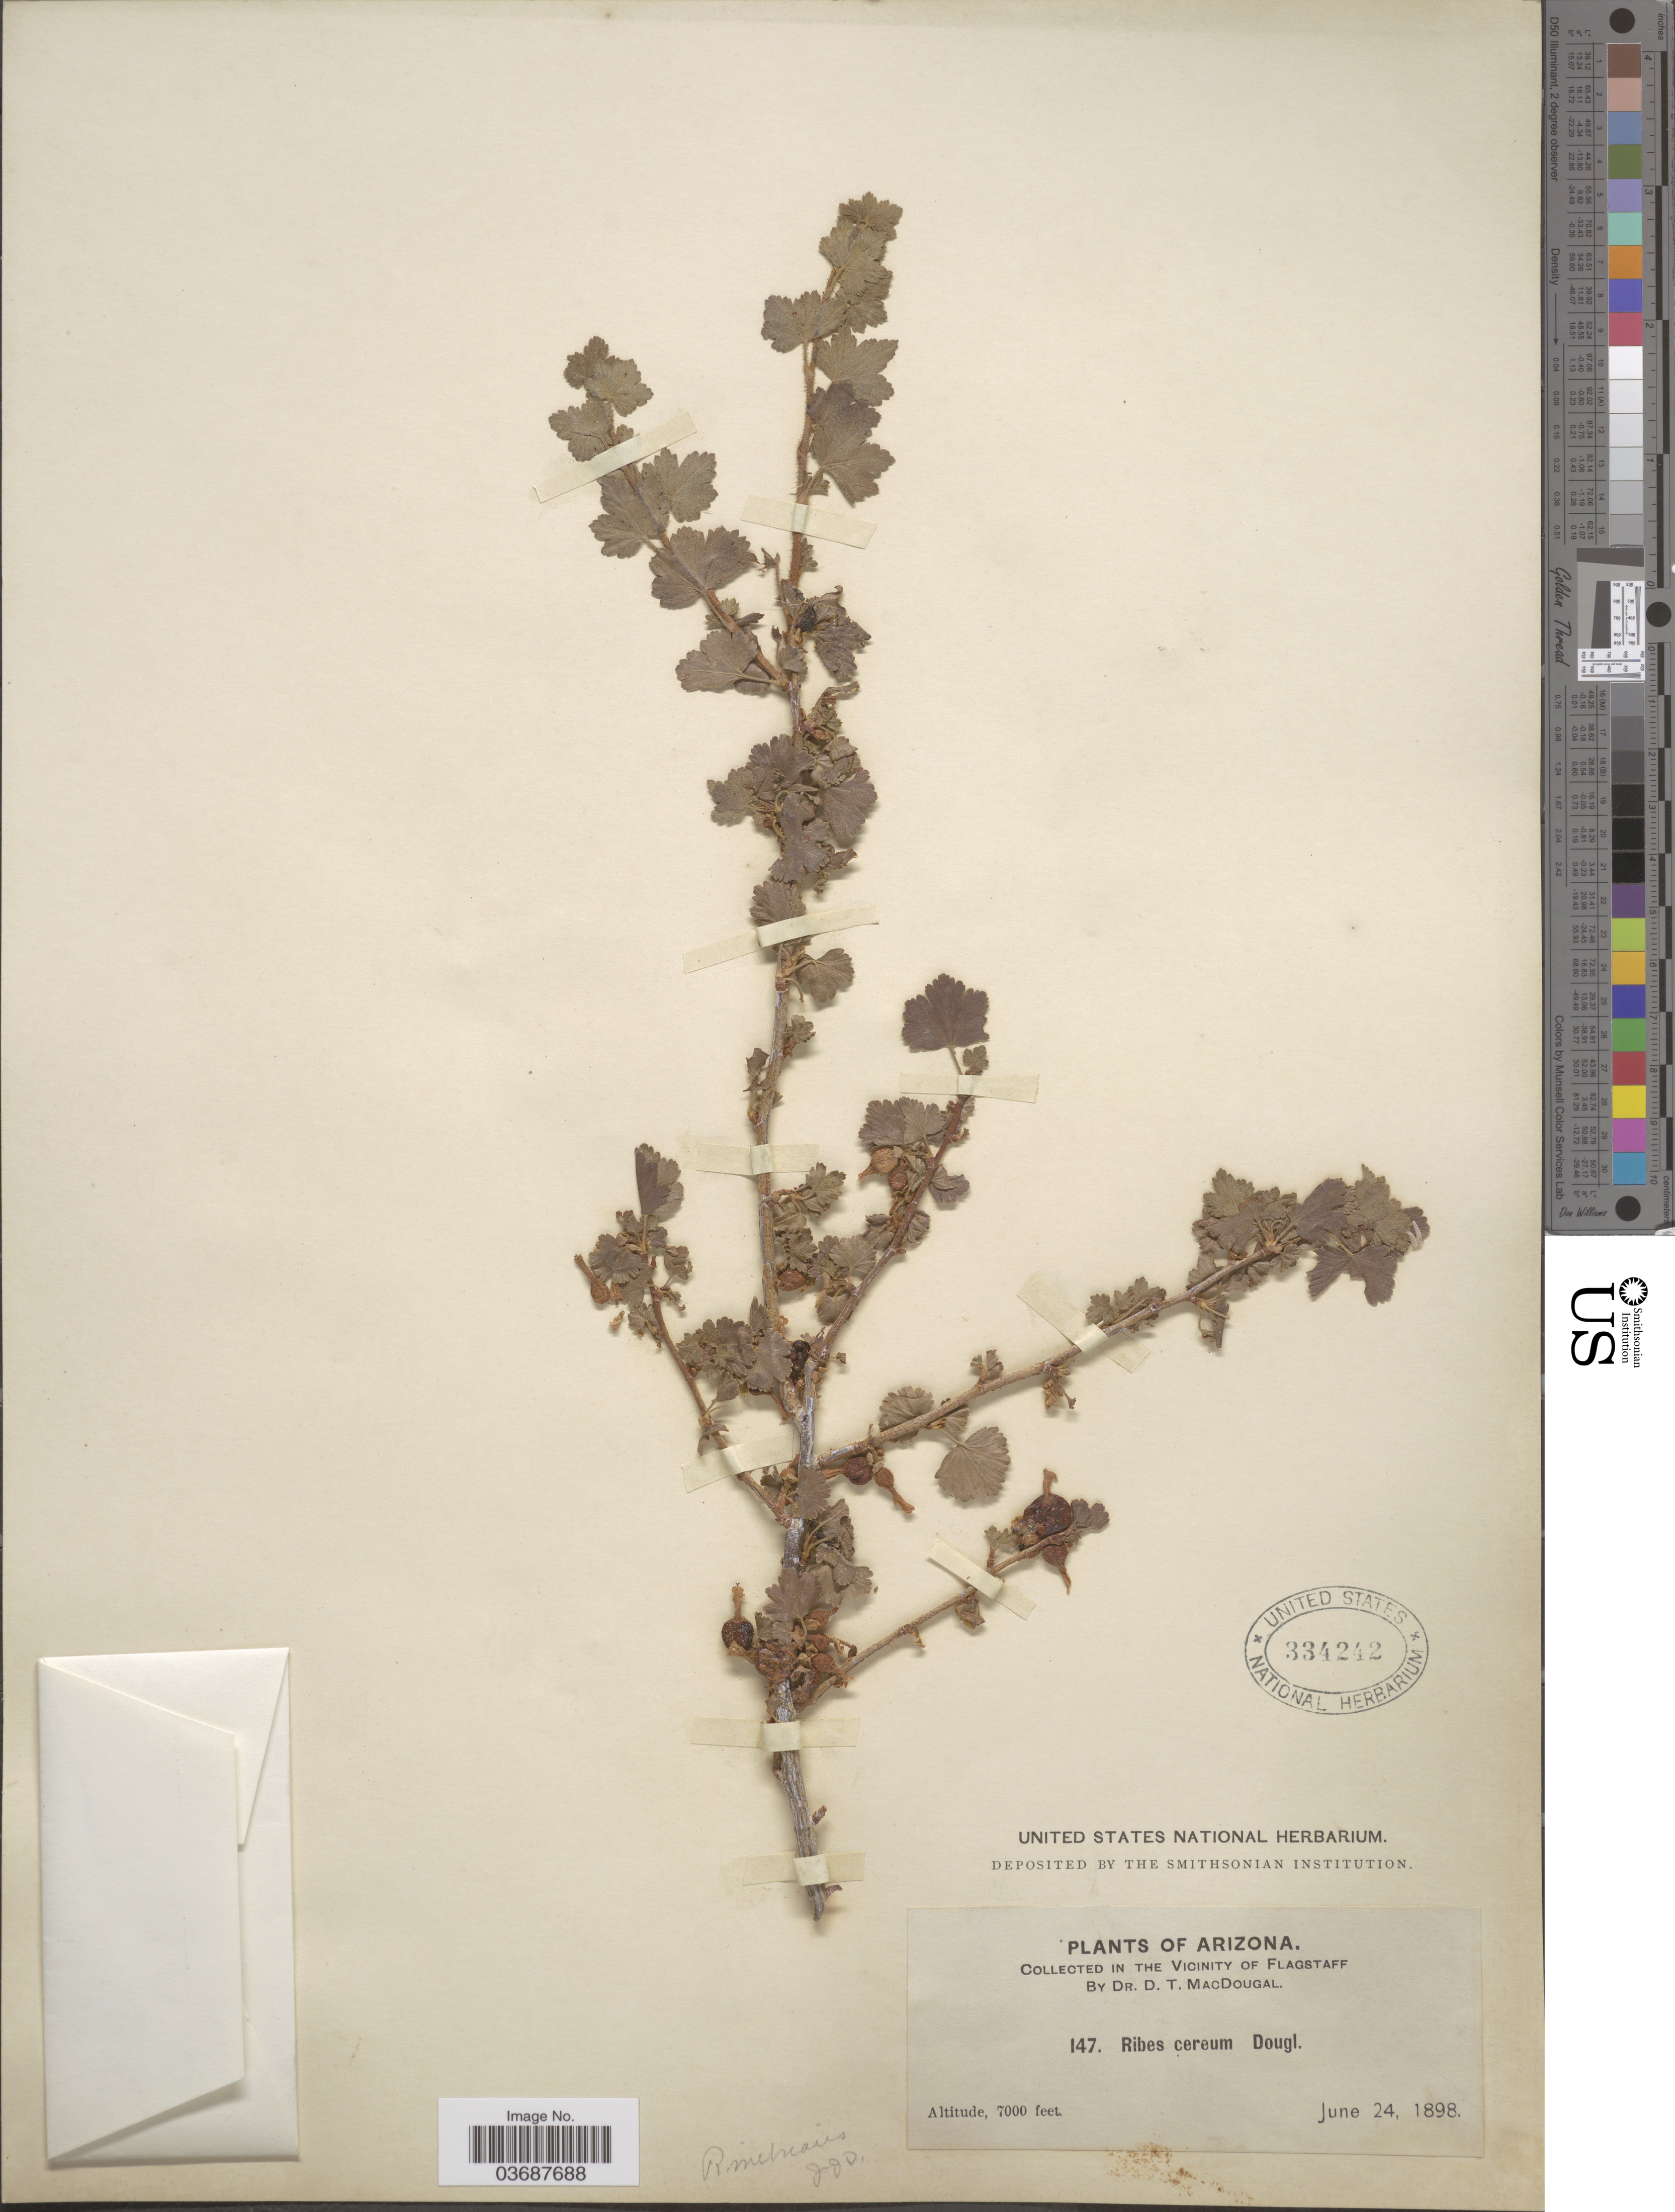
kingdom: Plantae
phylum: Tracheophyta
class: Magnoliopsida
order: Saxifragales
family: Grossulariaceae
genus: Ribes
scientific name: Ribes inebrians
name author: Lindl.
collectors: D. T. MacDougal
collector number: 147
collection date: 1898-06-24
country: United States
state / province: Arizona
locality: In the vicinity of Flagstaff.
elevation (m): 2134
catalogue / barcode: US 334242